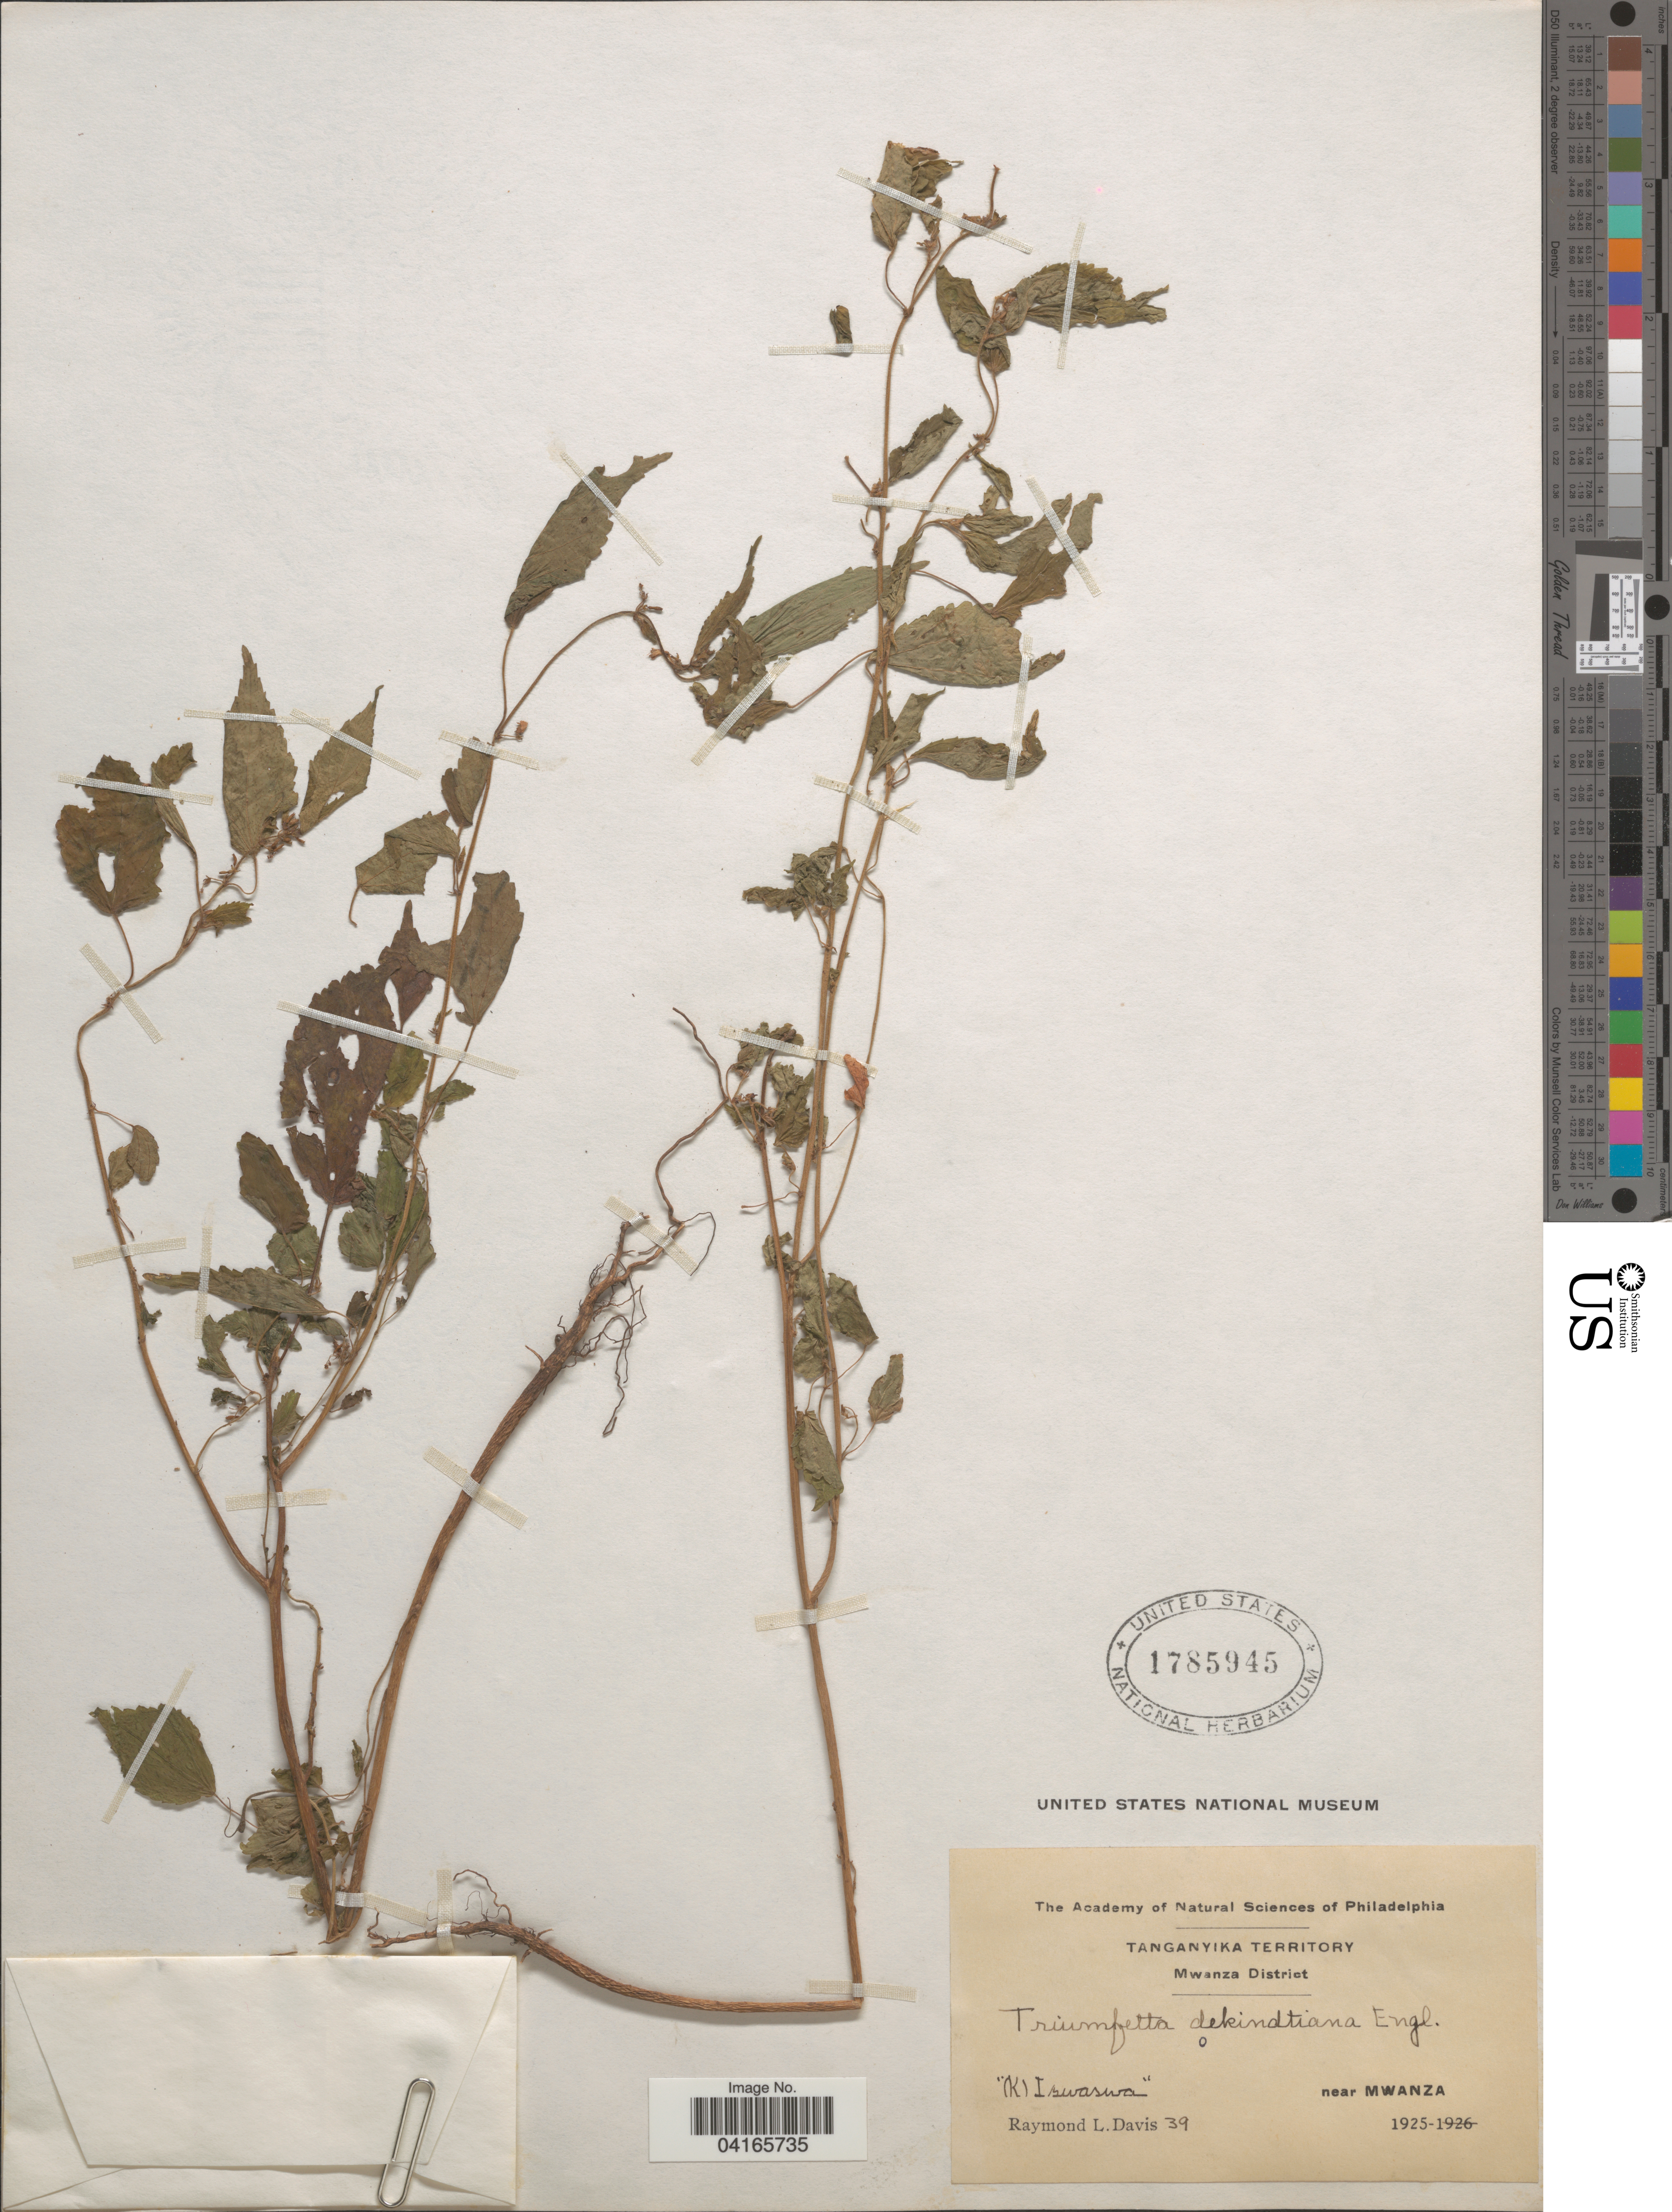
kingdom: Plantae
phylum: Tracheophyta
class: Magnoliopsida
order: Malvales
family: Malvaceae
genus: Triumfetta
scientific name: Triumfetta dekindtiana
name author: Engl.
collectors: R. Davis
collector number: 39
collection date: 1925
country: Tanzania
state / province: Mwanza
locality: Tanganyika Territory. Mwanza District. "(K) Iswaswa" near Mwanza.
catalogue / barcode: US 1785945